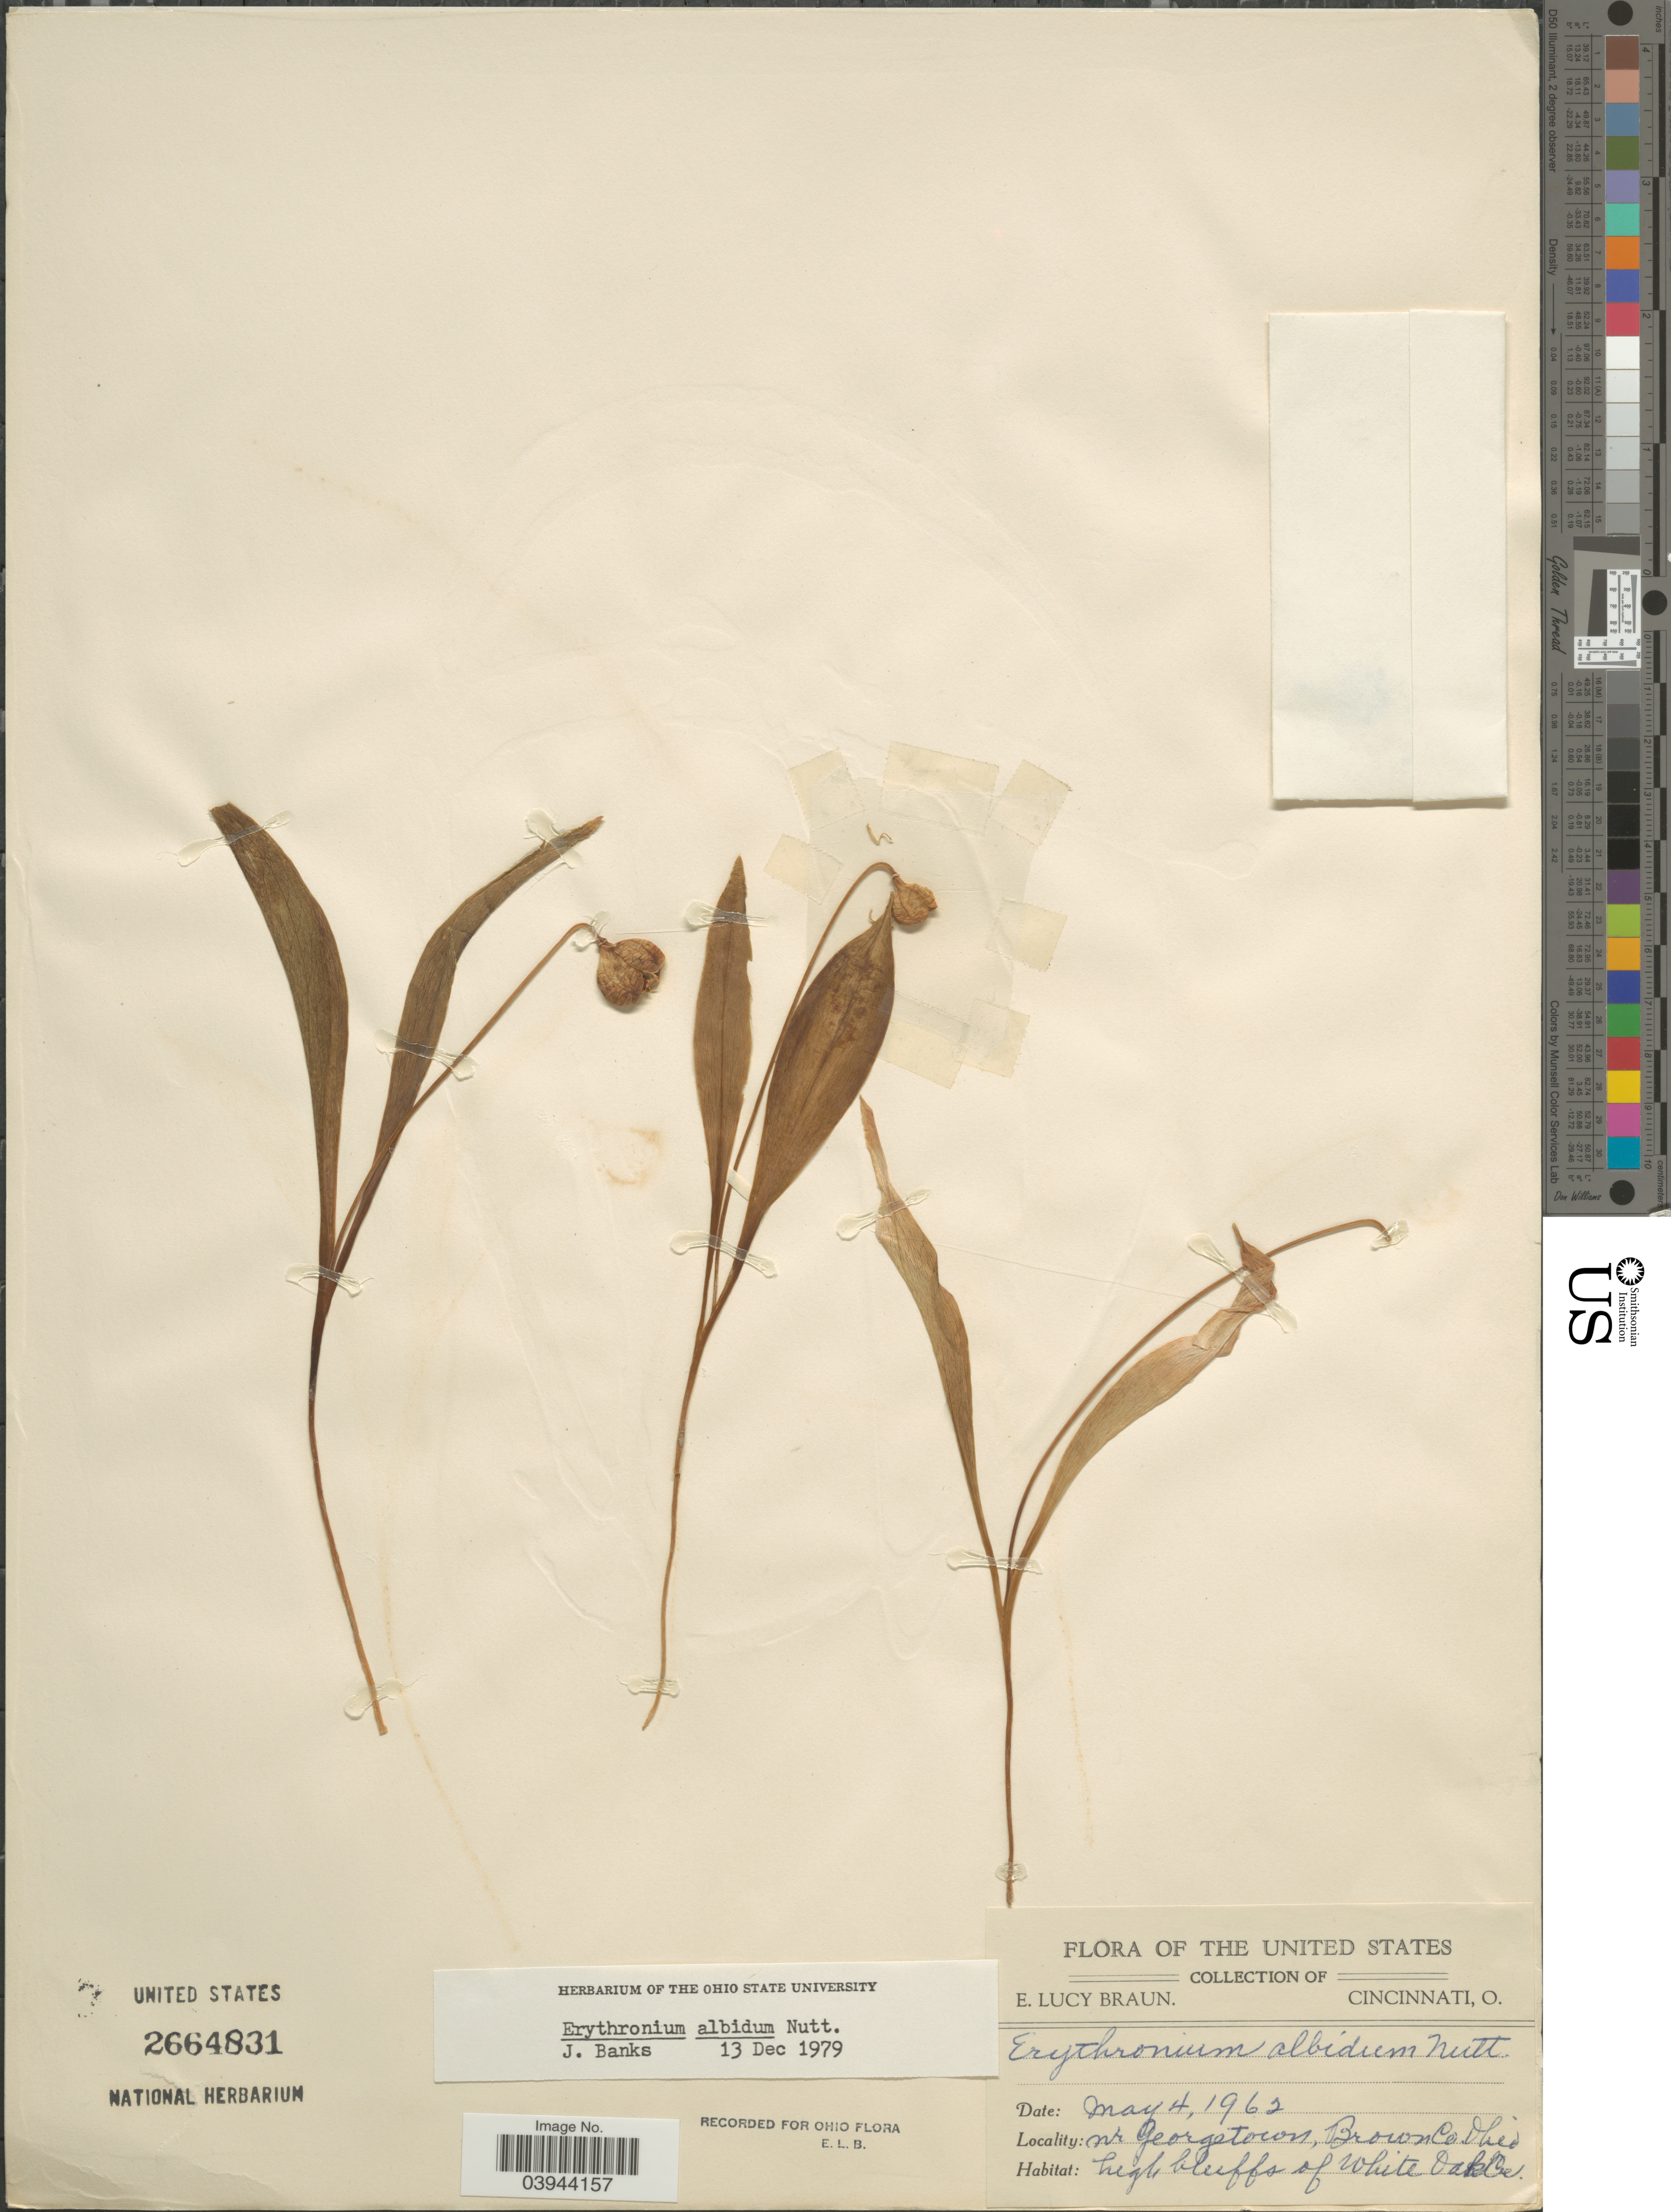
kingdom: Plantae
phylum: Tracheophyta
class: Liliopsida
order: Liliales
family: Liliaceae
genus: Erythronium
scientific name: Erythronium albidum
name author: Nutt.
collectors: E. L. Braun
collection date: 1962-05-04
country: United States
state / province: Ohio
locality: N'r Georgetown, Brown Co.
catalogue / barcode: US 2664831